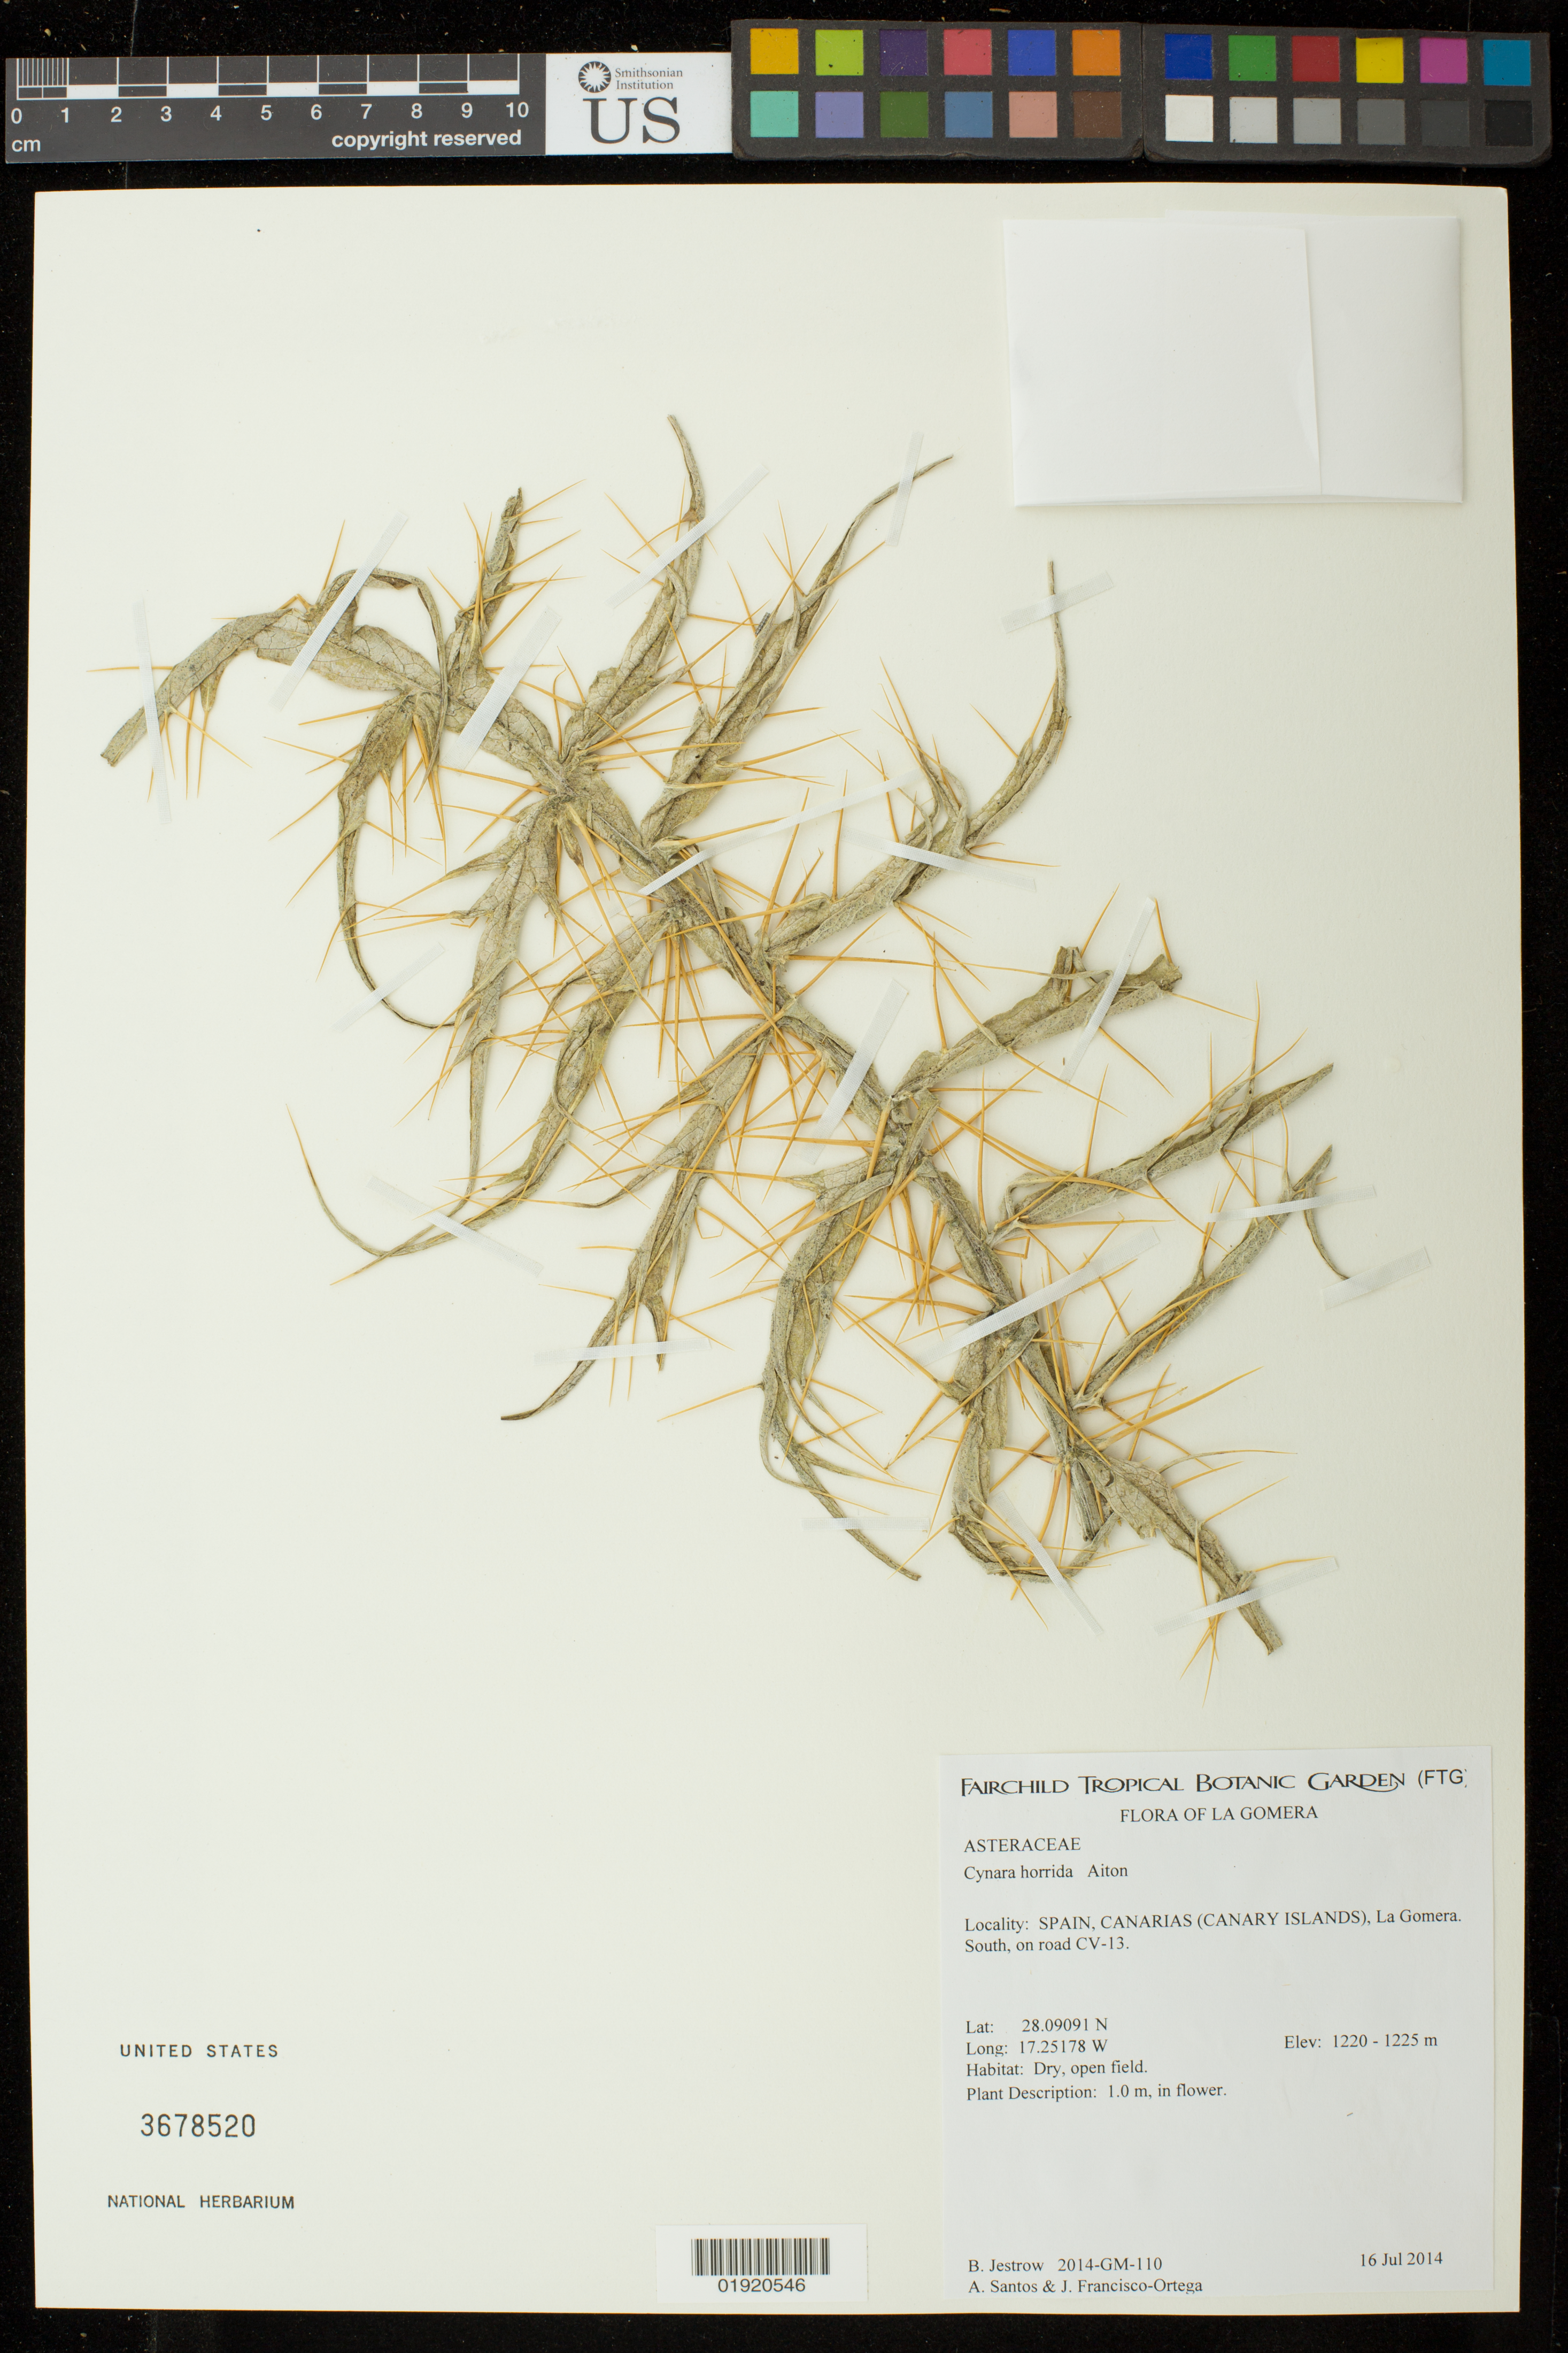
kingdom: Plantae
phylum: Tracheophyta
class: Magnoliopsida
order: Asterales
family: Asteraceae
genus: Cynara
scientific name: Cynara cardunculus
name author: L.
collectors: B. Jestrow, A. Santos & J. Fransisco-Ortega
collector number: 110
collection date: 2014-07-16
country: Spain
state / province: Canarias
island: Gomera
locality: Spain, Canarias (Canary Islands), La Gomera.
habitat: Dry, open field.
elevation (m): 1220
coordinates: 28.09091 N, 17.25178 W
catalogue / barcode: US 3678520